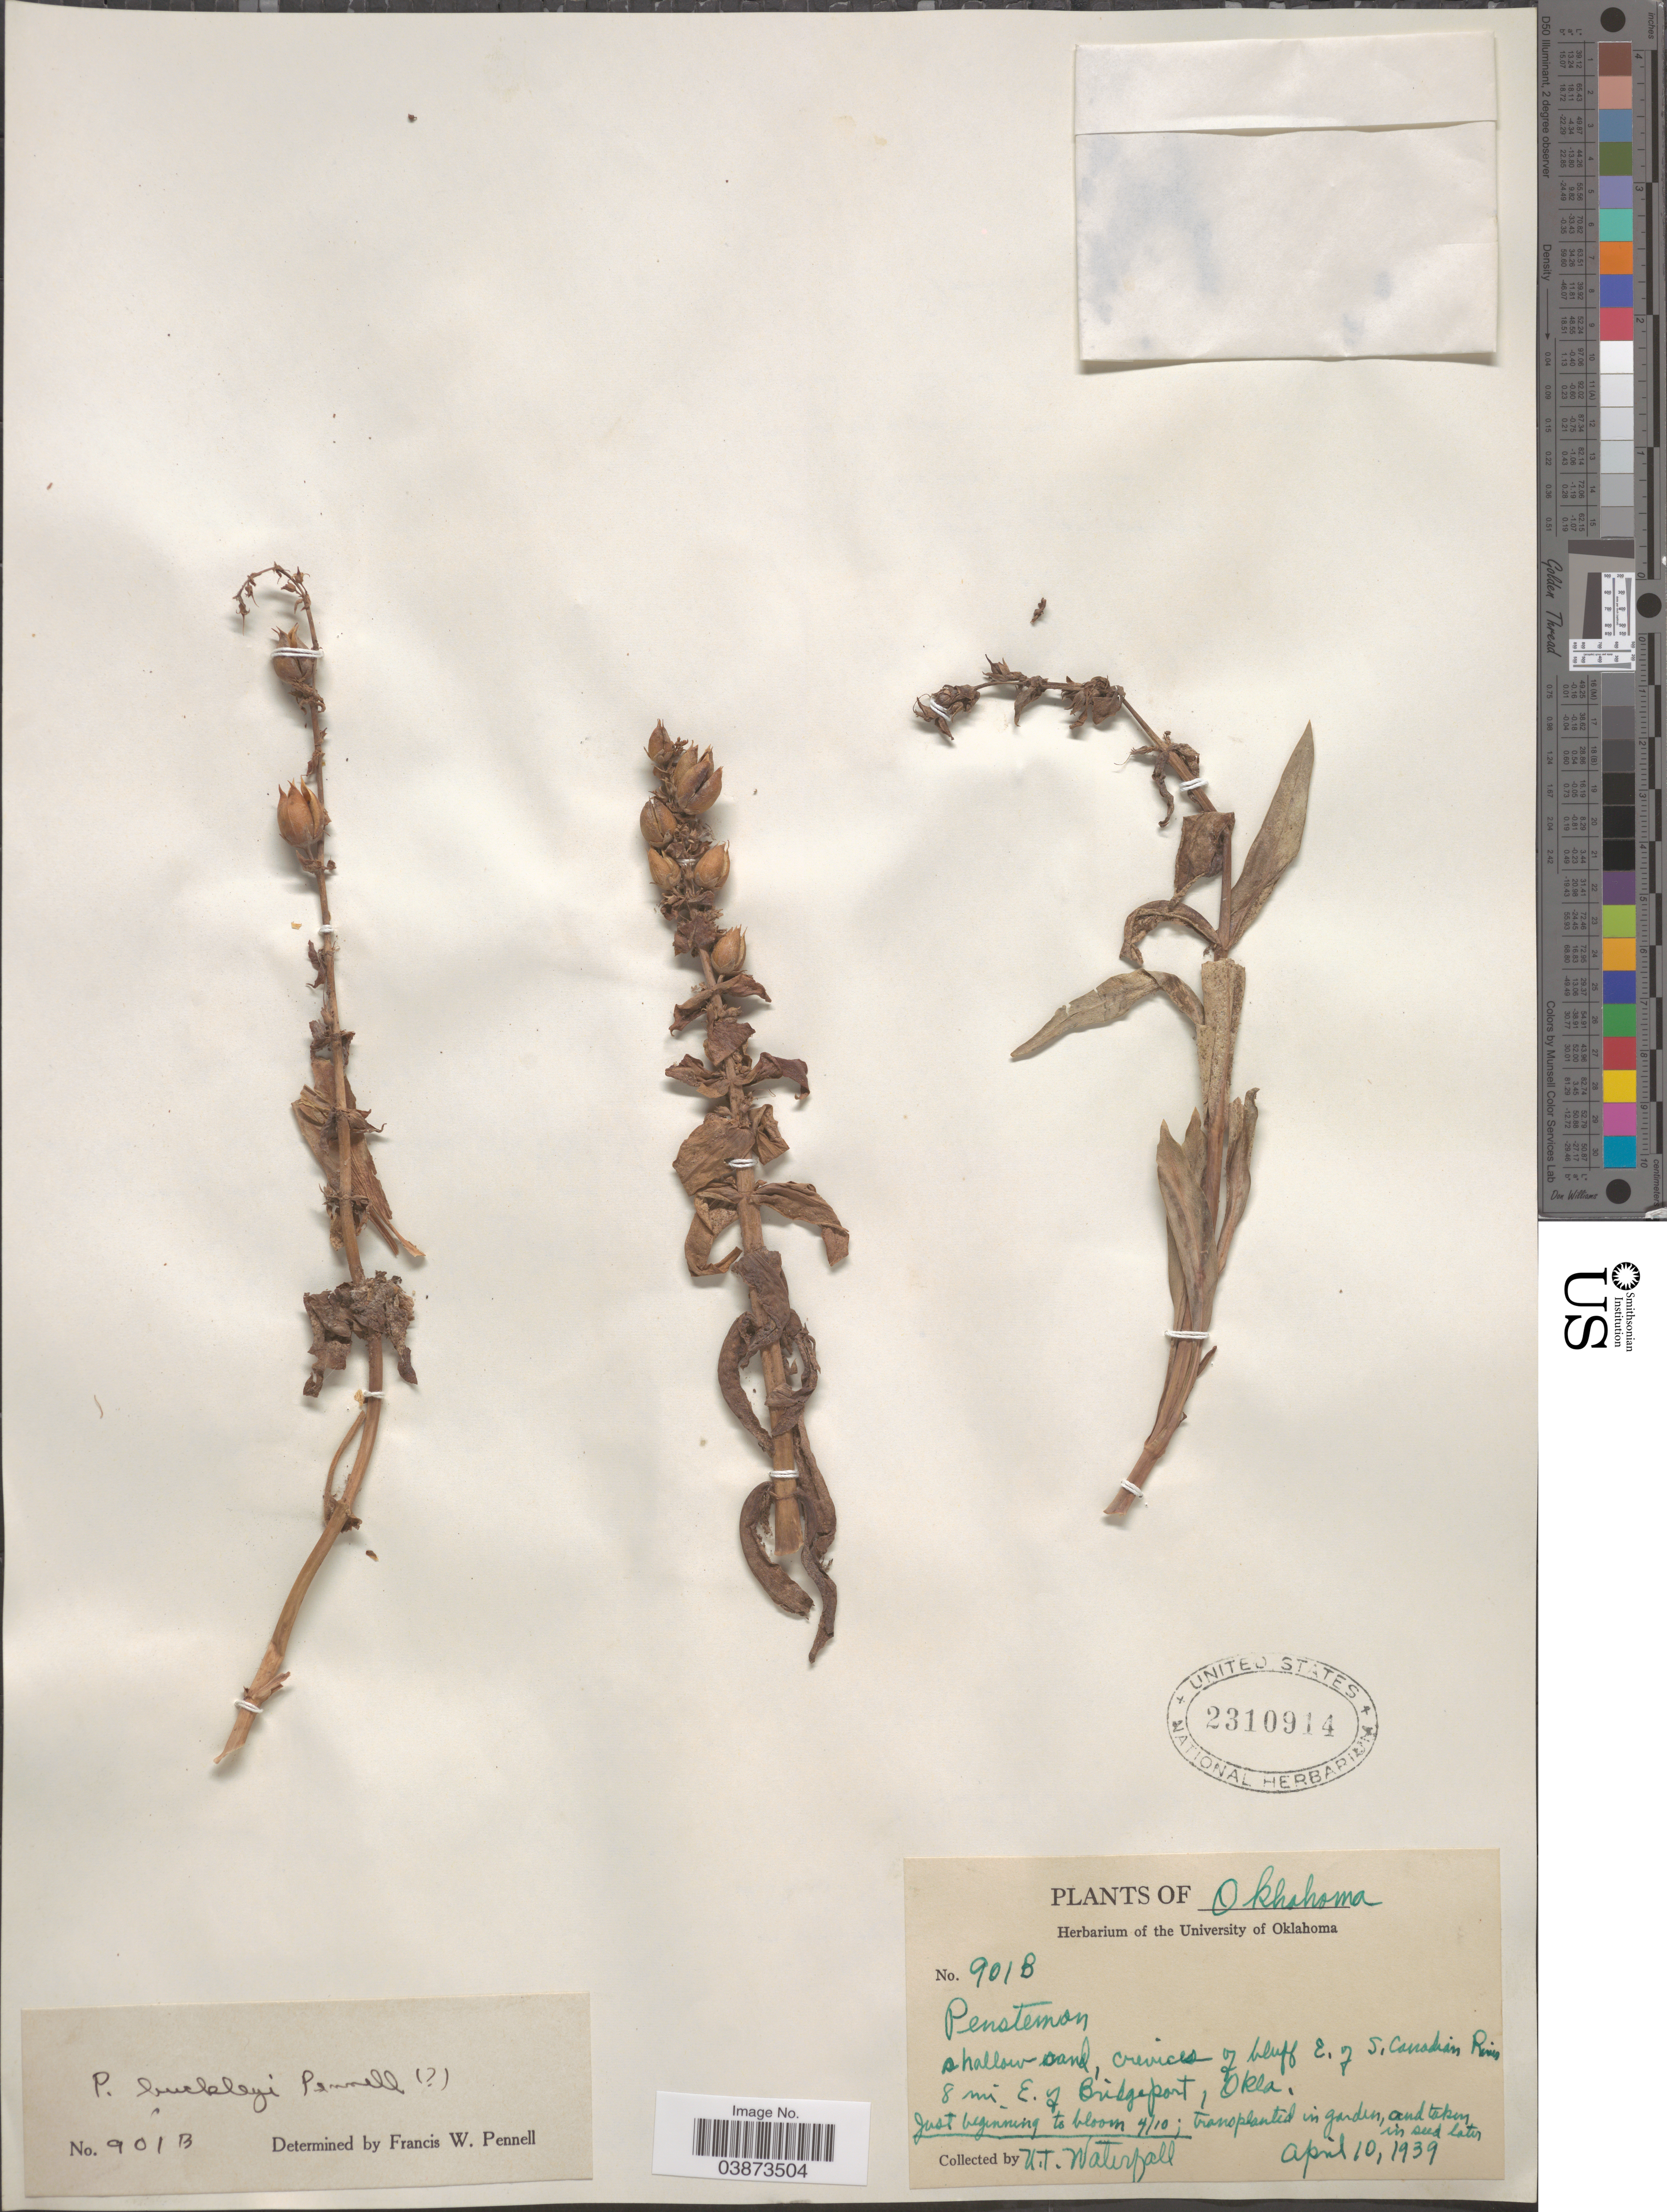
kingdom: Plantae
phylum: Tracheophyta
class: Magnoliopsida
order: Lamiales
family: Plantaginaceae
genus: Penstemon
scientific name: Penstemon buckleyi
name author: Pennell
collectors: U. T. Waterfall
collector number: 9018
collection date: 1939-04-10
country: United States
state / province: Oklahoma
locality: E. of S. Canadian River. 8 mi. E. of Bridgeport.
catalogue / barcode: US 2310914